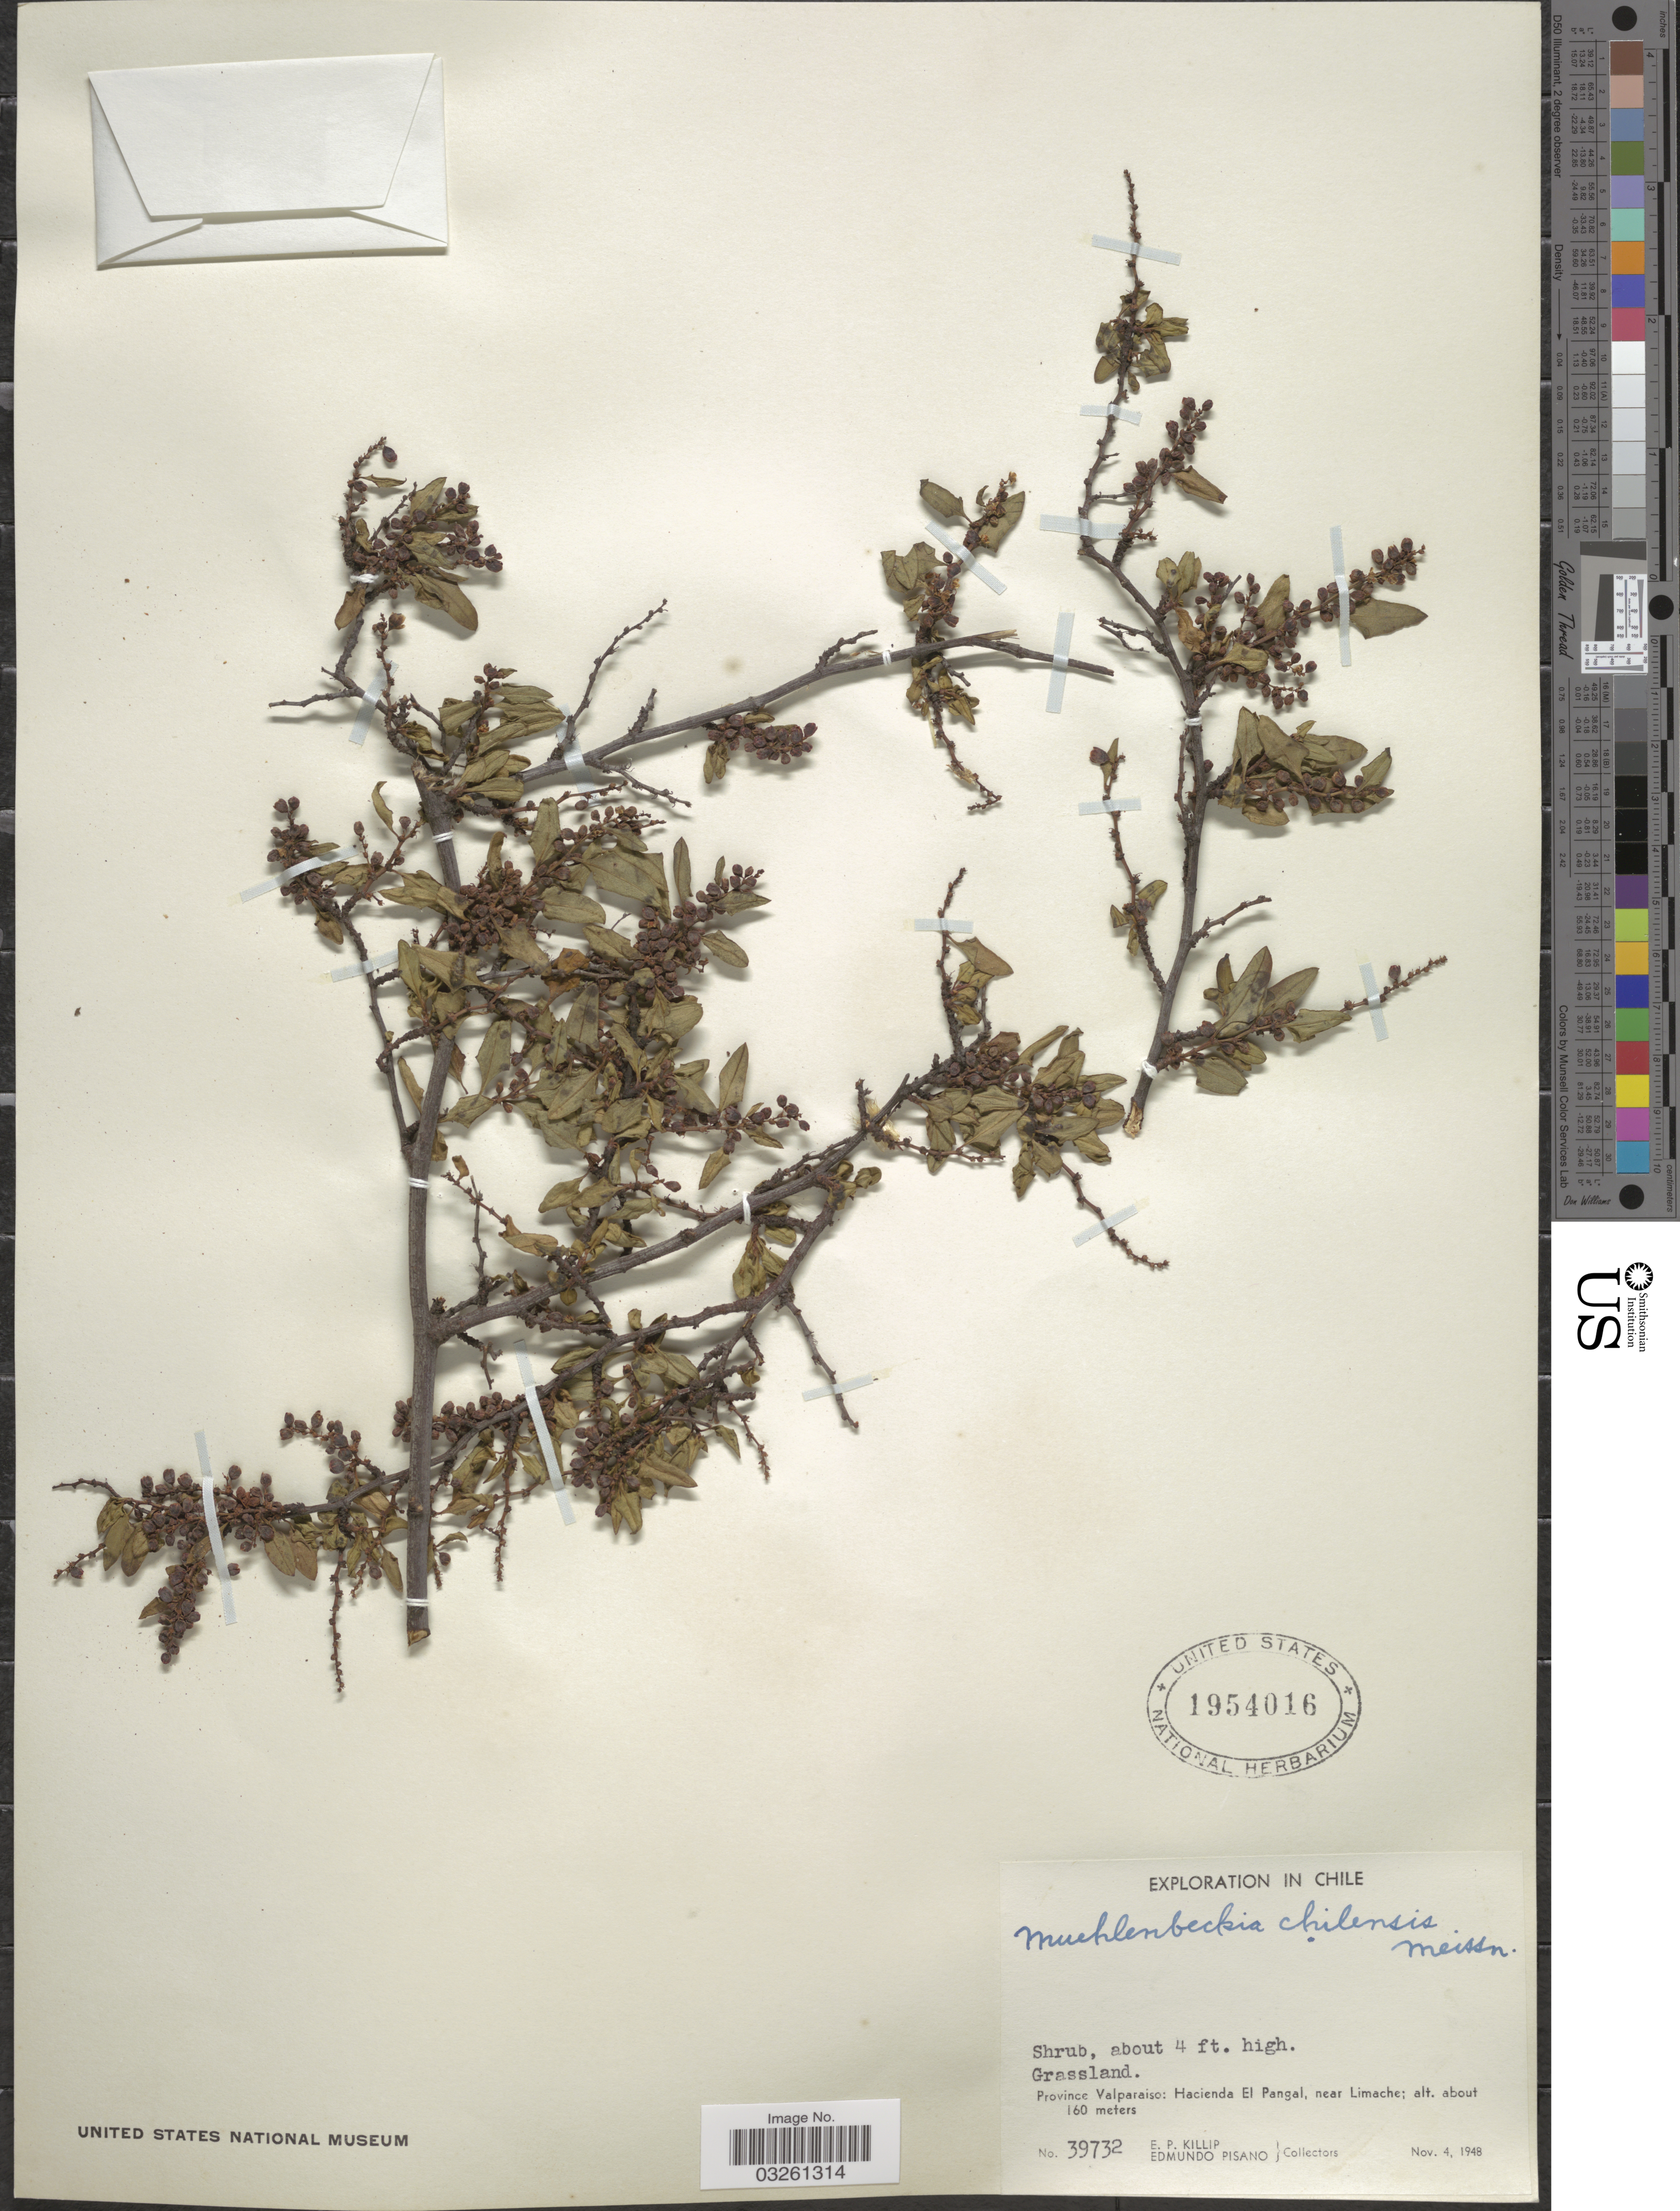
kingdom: Plantae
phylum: Tracheophyta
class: Magnoliopsida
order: Caryophyllales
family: Polygonaceae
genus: Muehlenbeckia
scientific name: Muehlenbeckia hastulata var. hastulata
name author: (Sm.) I.M. Johnst.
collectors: E. P. Killip & E. Pisano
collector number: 39732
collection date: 1948-11-04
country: Chile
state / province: Valparaíso (V)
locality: Province Valparaiso: Haciendo El Pangal, near Limache.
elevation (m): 160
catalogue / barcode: US 1954016